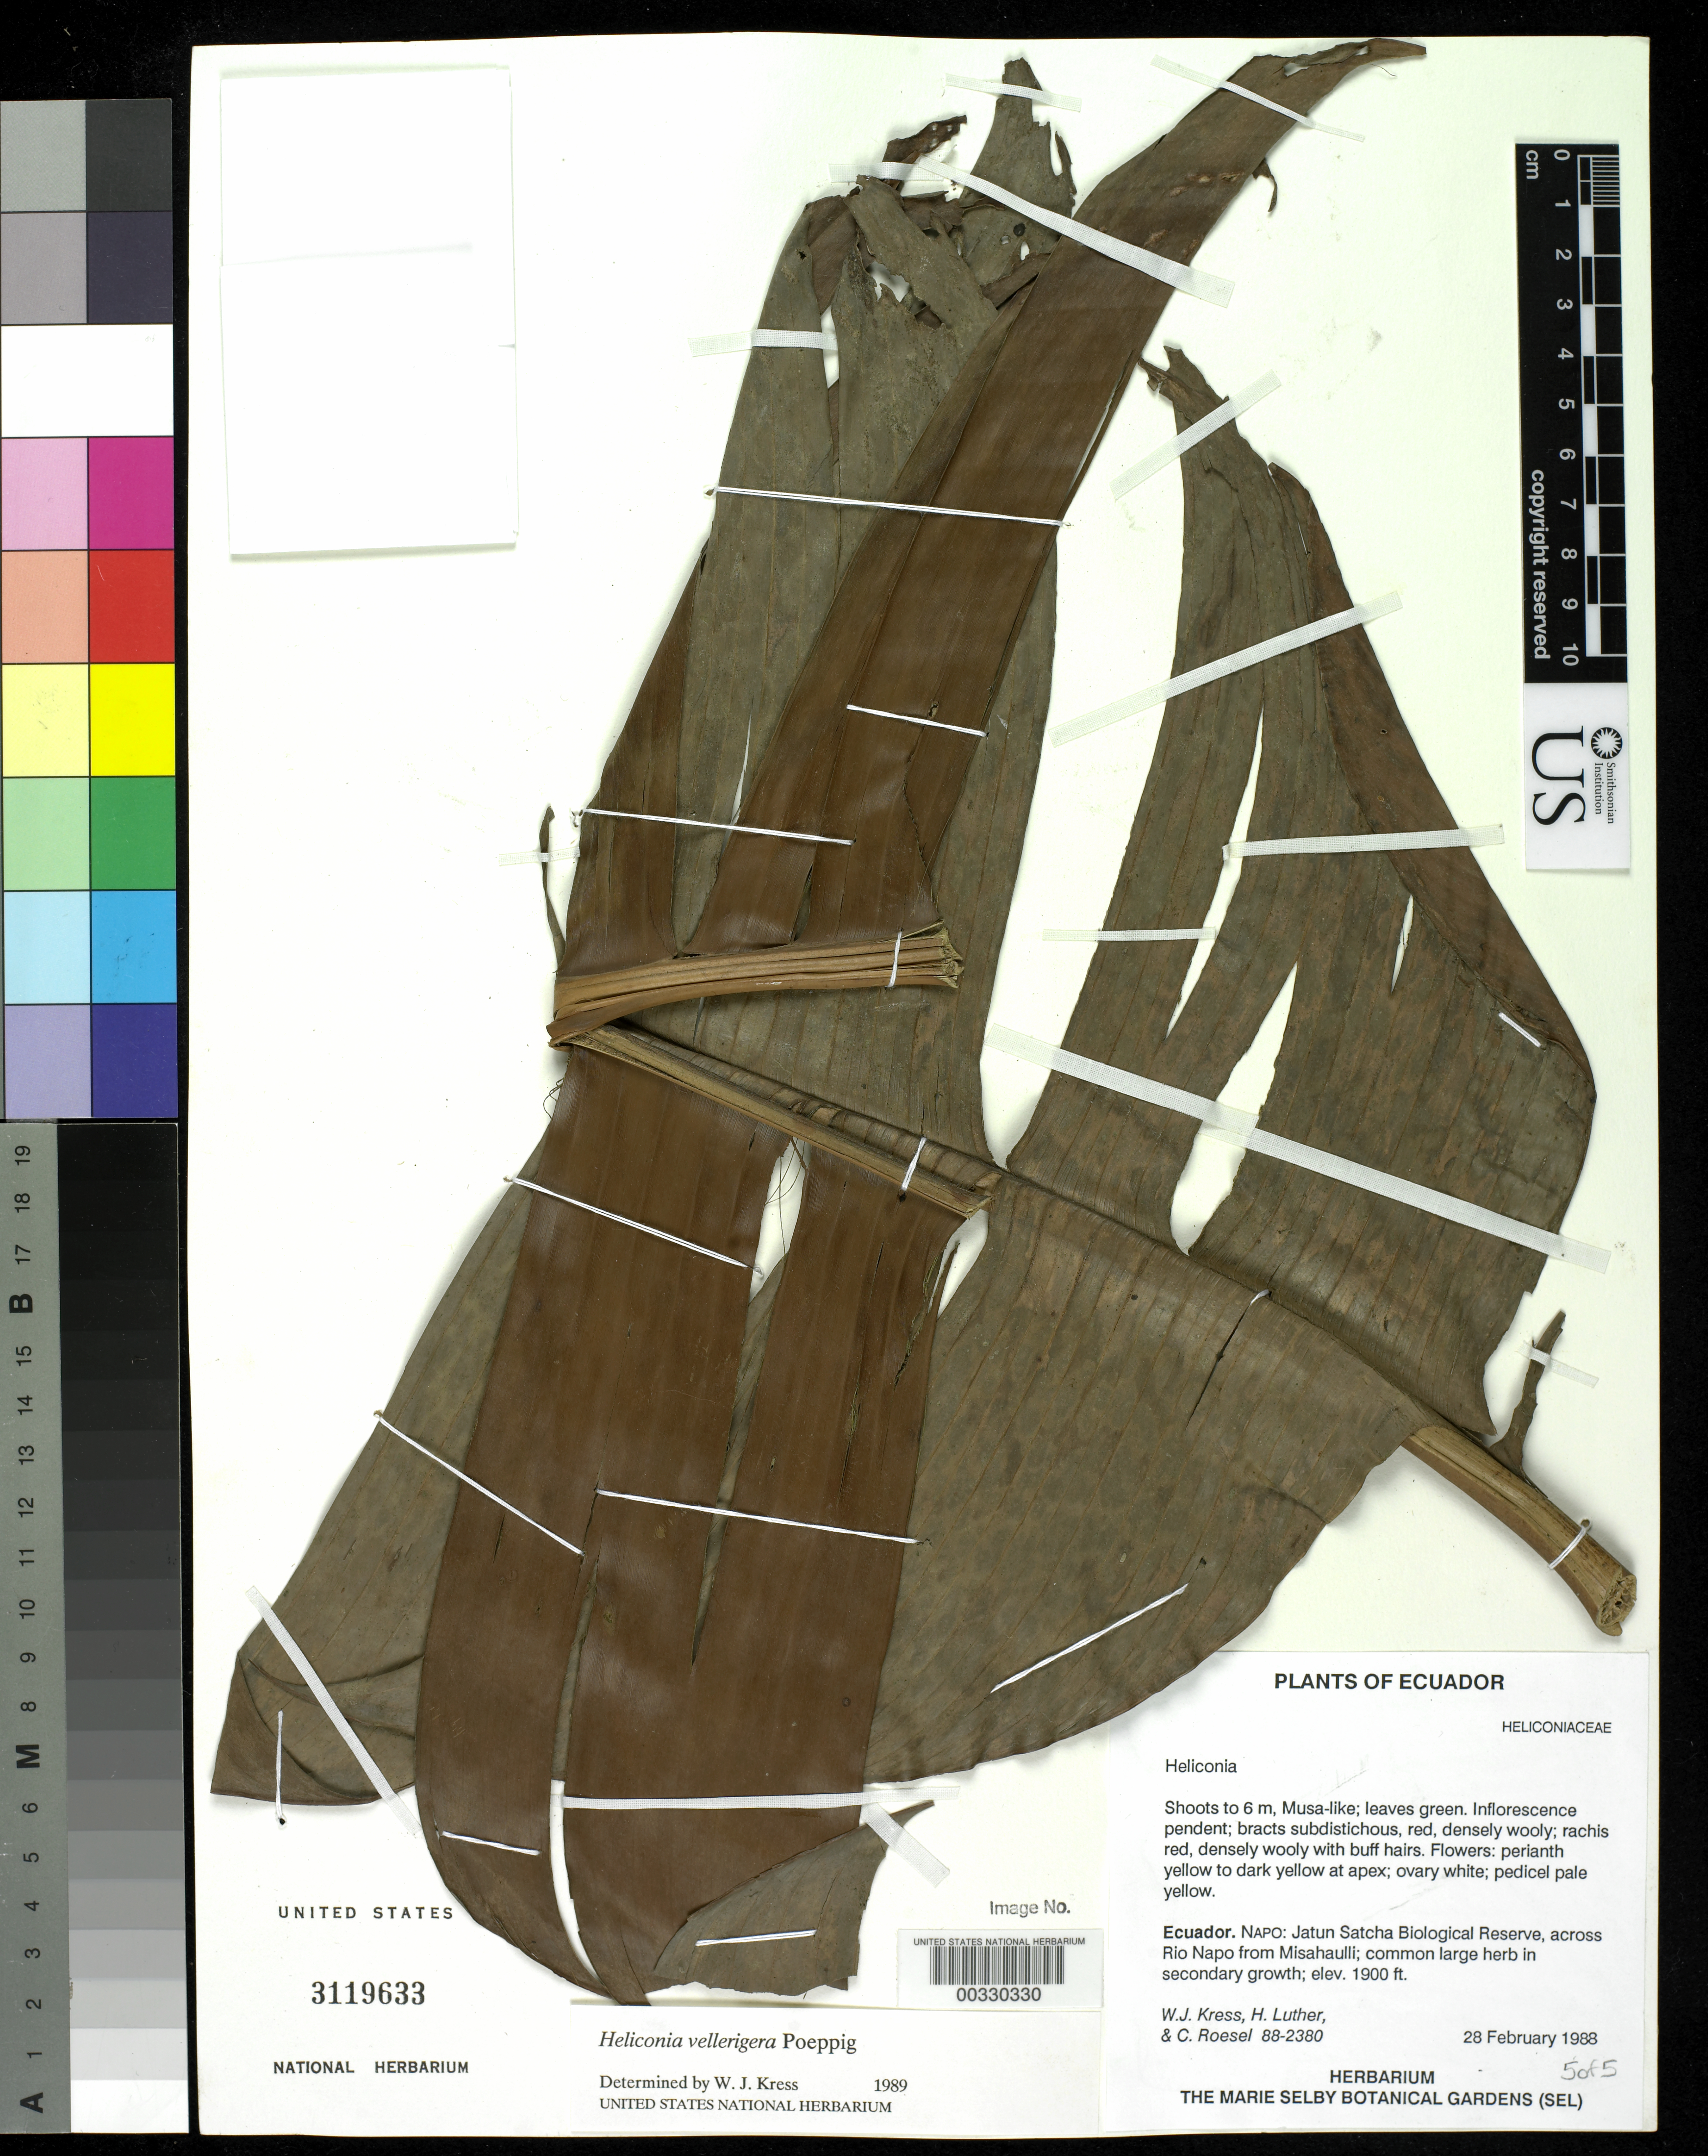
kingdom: Plantae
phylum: Tracheophyta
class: Liliopsida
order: Zingiberales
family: Heliconiaceae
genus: Heliconia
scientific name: Heliconia vellerigera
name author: Poepp.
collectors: W. J. Kress, Harry E. Luther & C. S. Roesel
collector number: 88-2380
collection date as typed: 28 Feb 1988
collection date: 1988-02-28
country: Ecuador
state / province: Napo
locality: Jatun satcha Biological Reserve, across Rio Napo from misahaulli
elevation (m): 579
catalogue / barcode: US 3119633